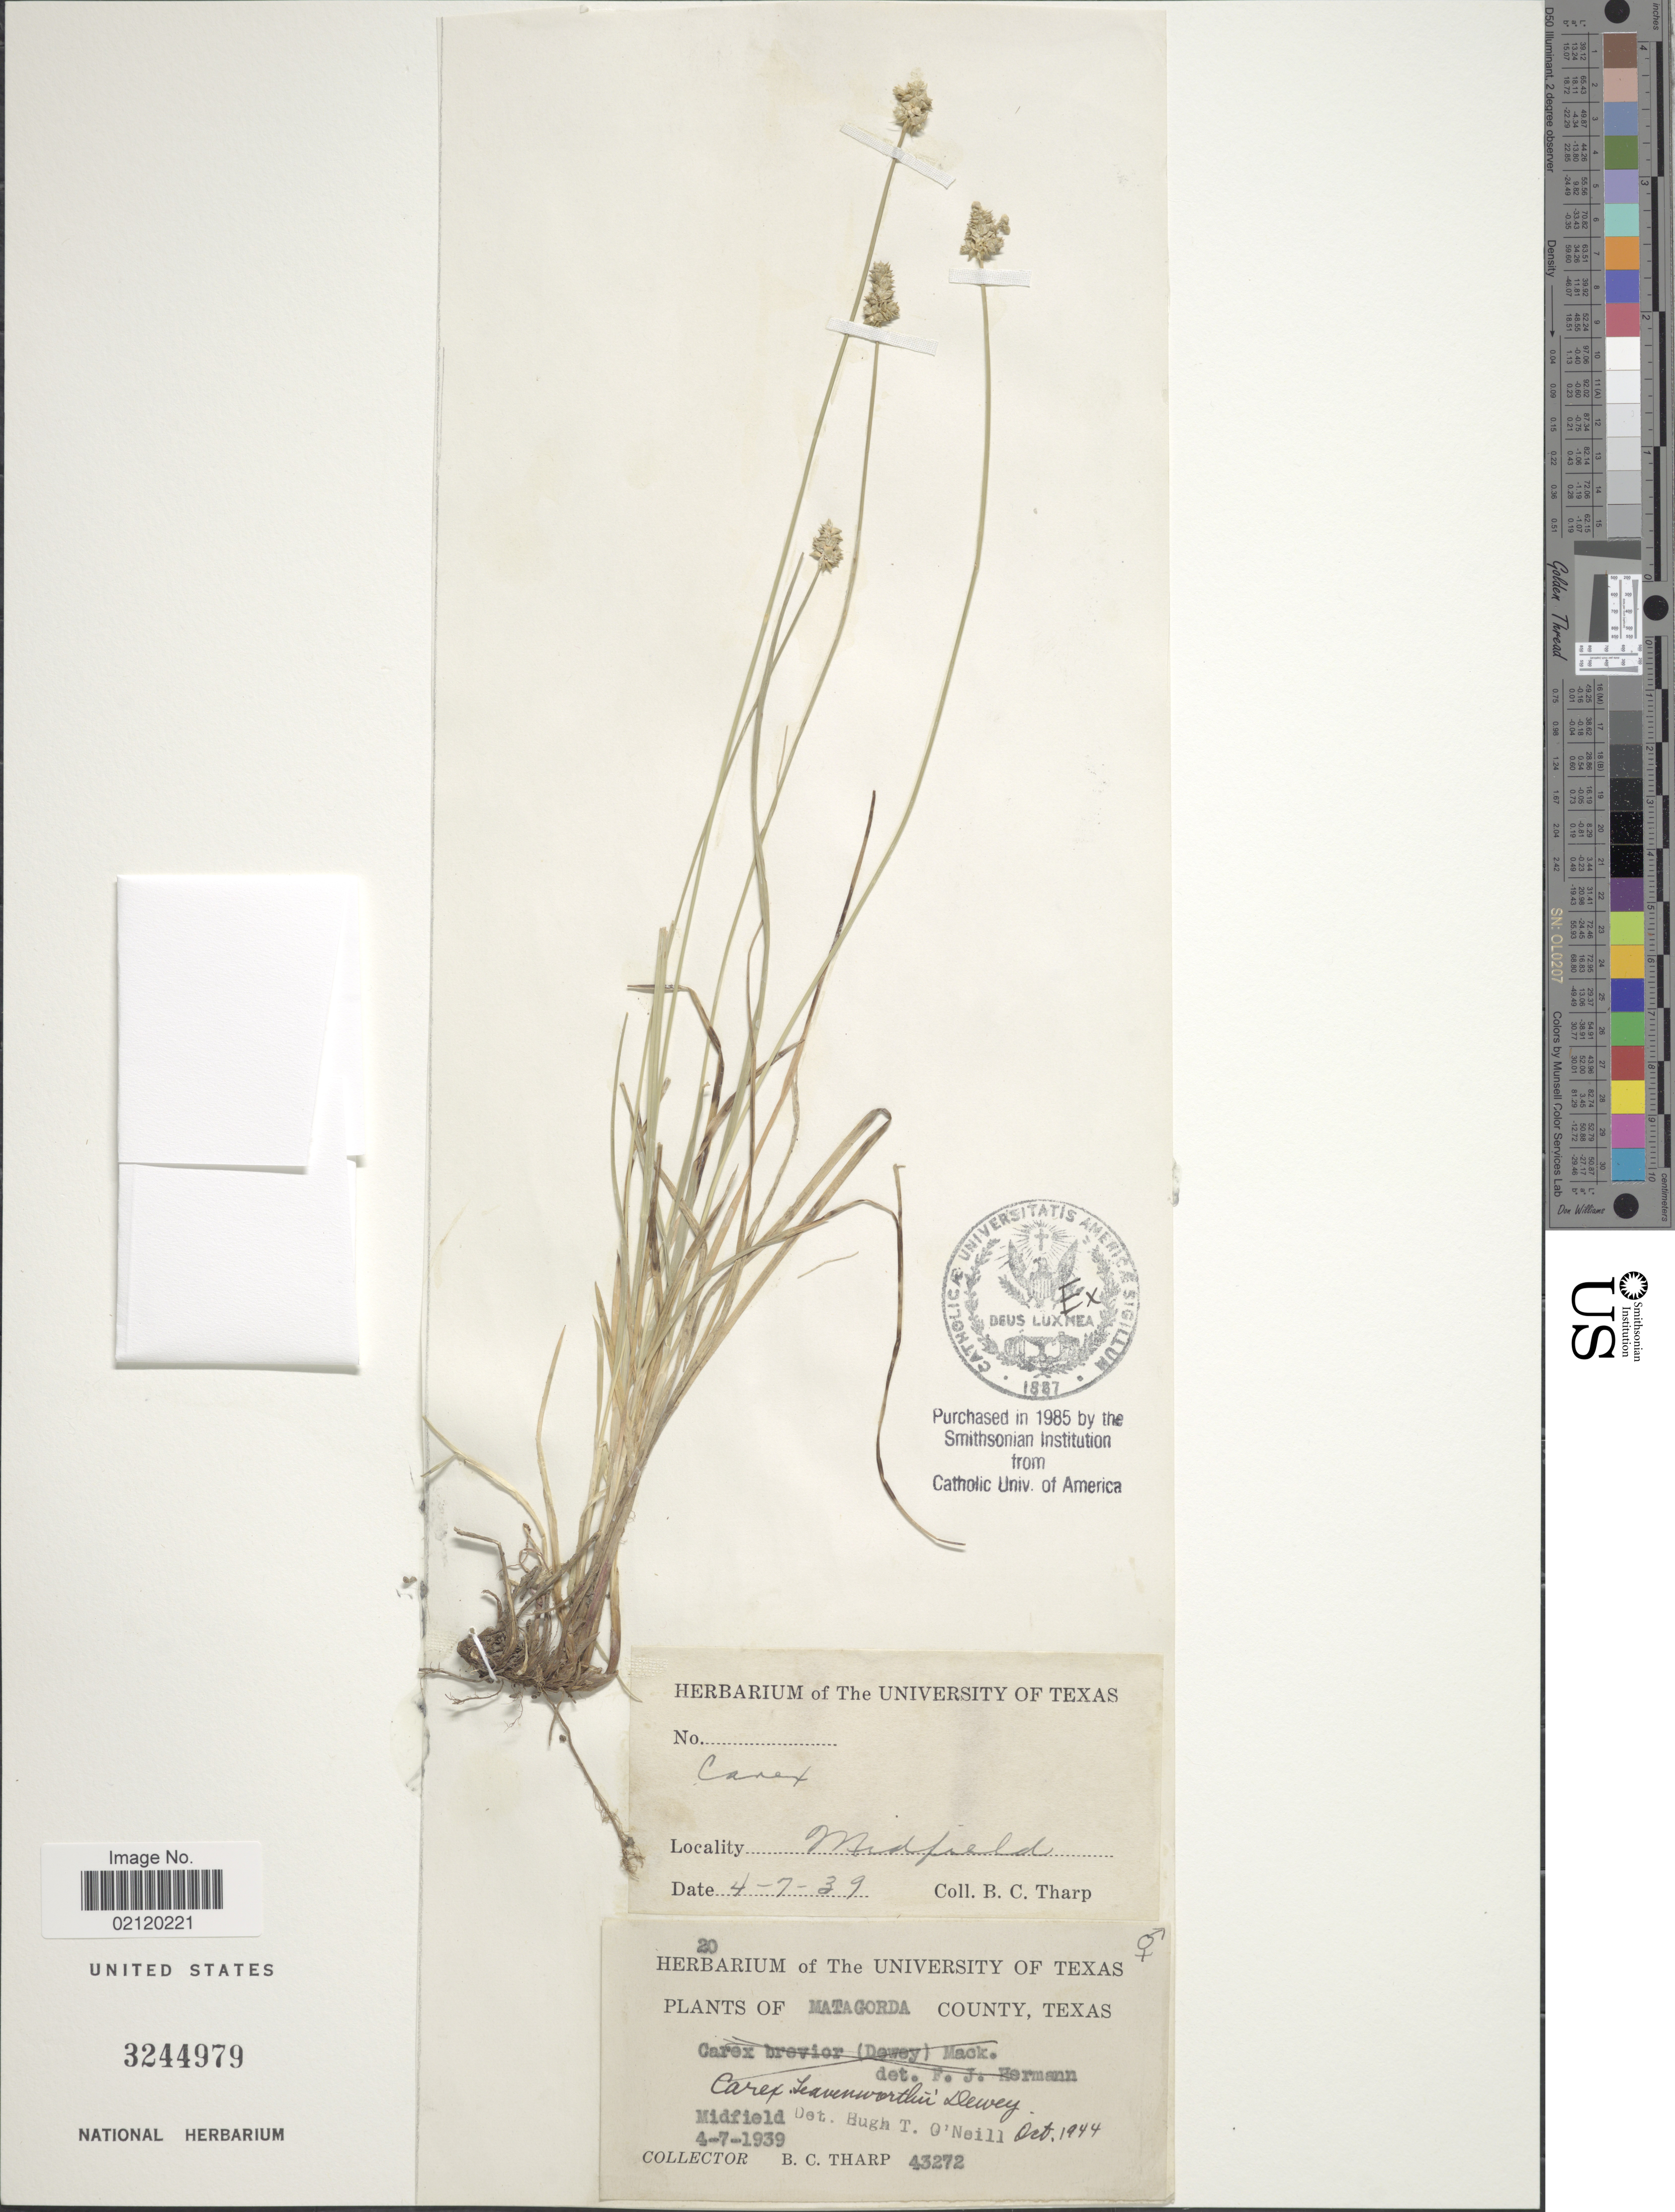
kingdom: Plantae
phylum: Tracheophyta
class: Liliopsida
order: Poales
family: Cyperaceae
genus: Carex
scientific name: Carex leavenworthii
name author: Dewey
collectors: B. C. Tharp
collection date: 1939-04-07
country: United States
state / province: Texas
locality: Matagorda County, Midfield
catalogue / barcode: US 3244979